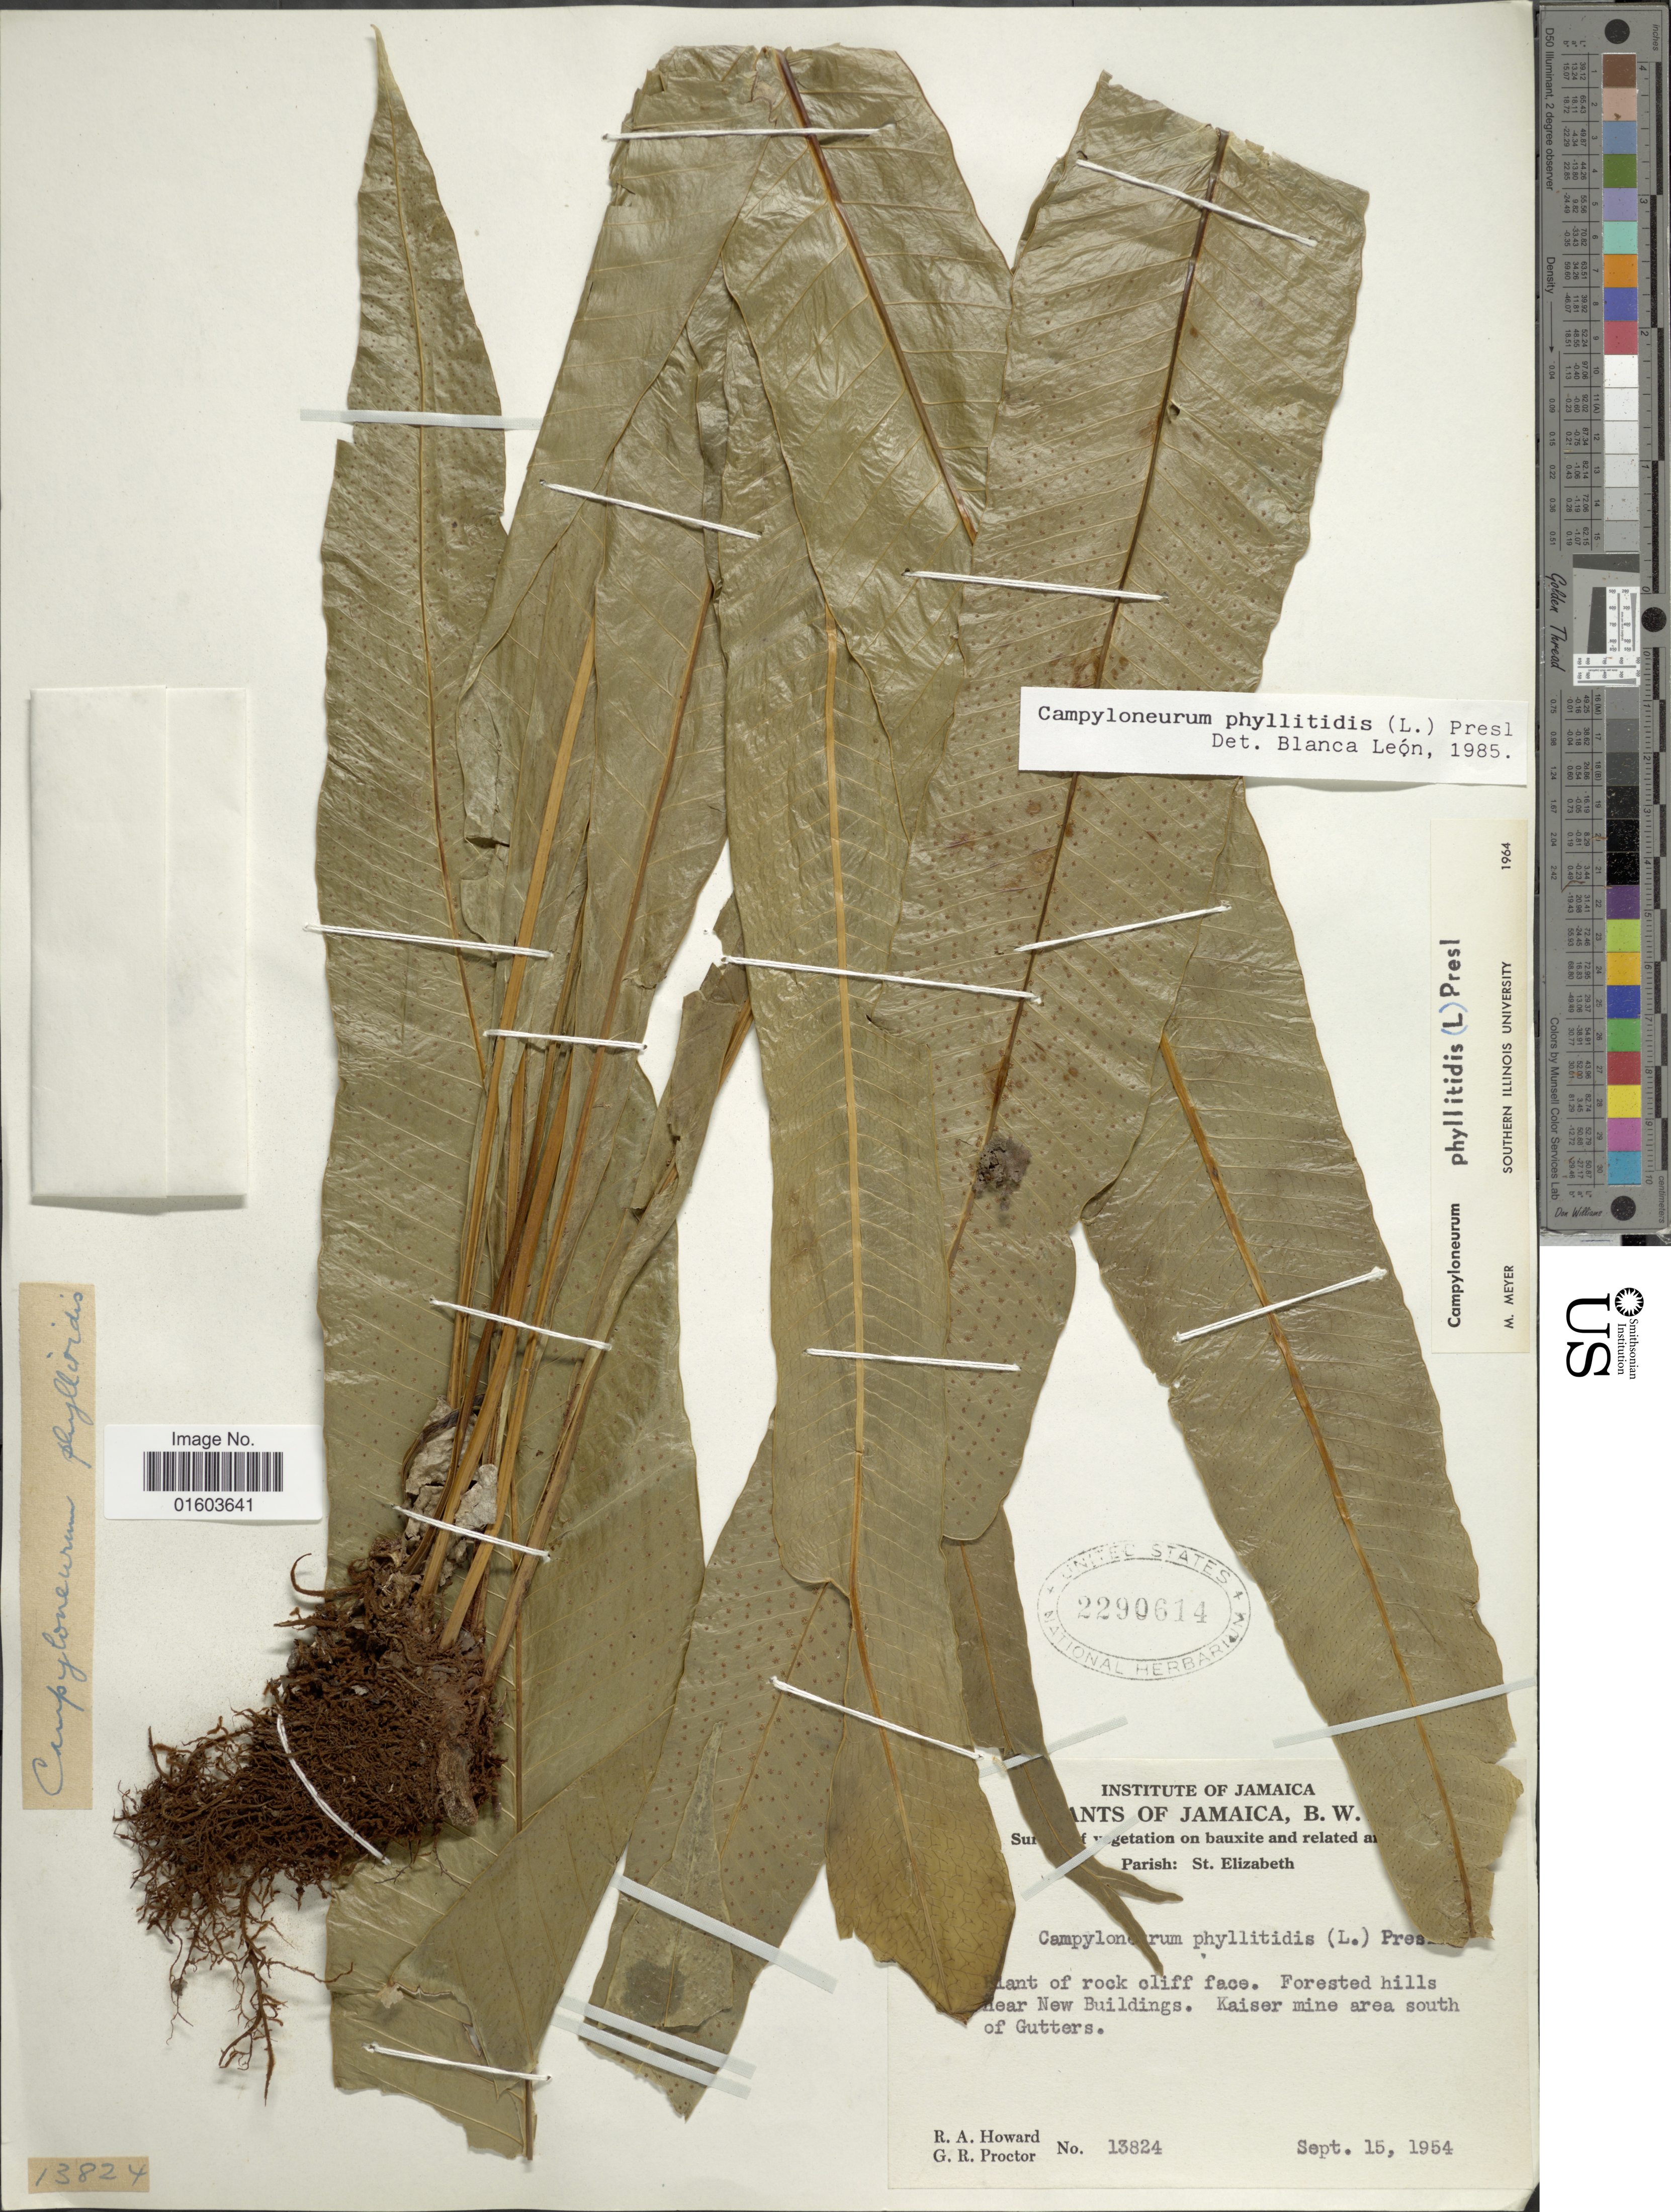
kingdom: Plantae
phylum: Tracheophyta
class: Polypodiopsida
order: Polypodiales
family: Polypodiaceae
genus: Campyloneurum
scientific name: Campyloneurum phyllitidis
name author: (L.) C. Presl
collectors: R. A. Howard & G. Proctor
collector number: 13824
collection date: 1954-09-15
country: Jamaica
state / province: Saint Elizabeth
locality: Forested hills, near New Buildings. Kaiser mine area south of Gutters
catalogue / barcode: US 2290614